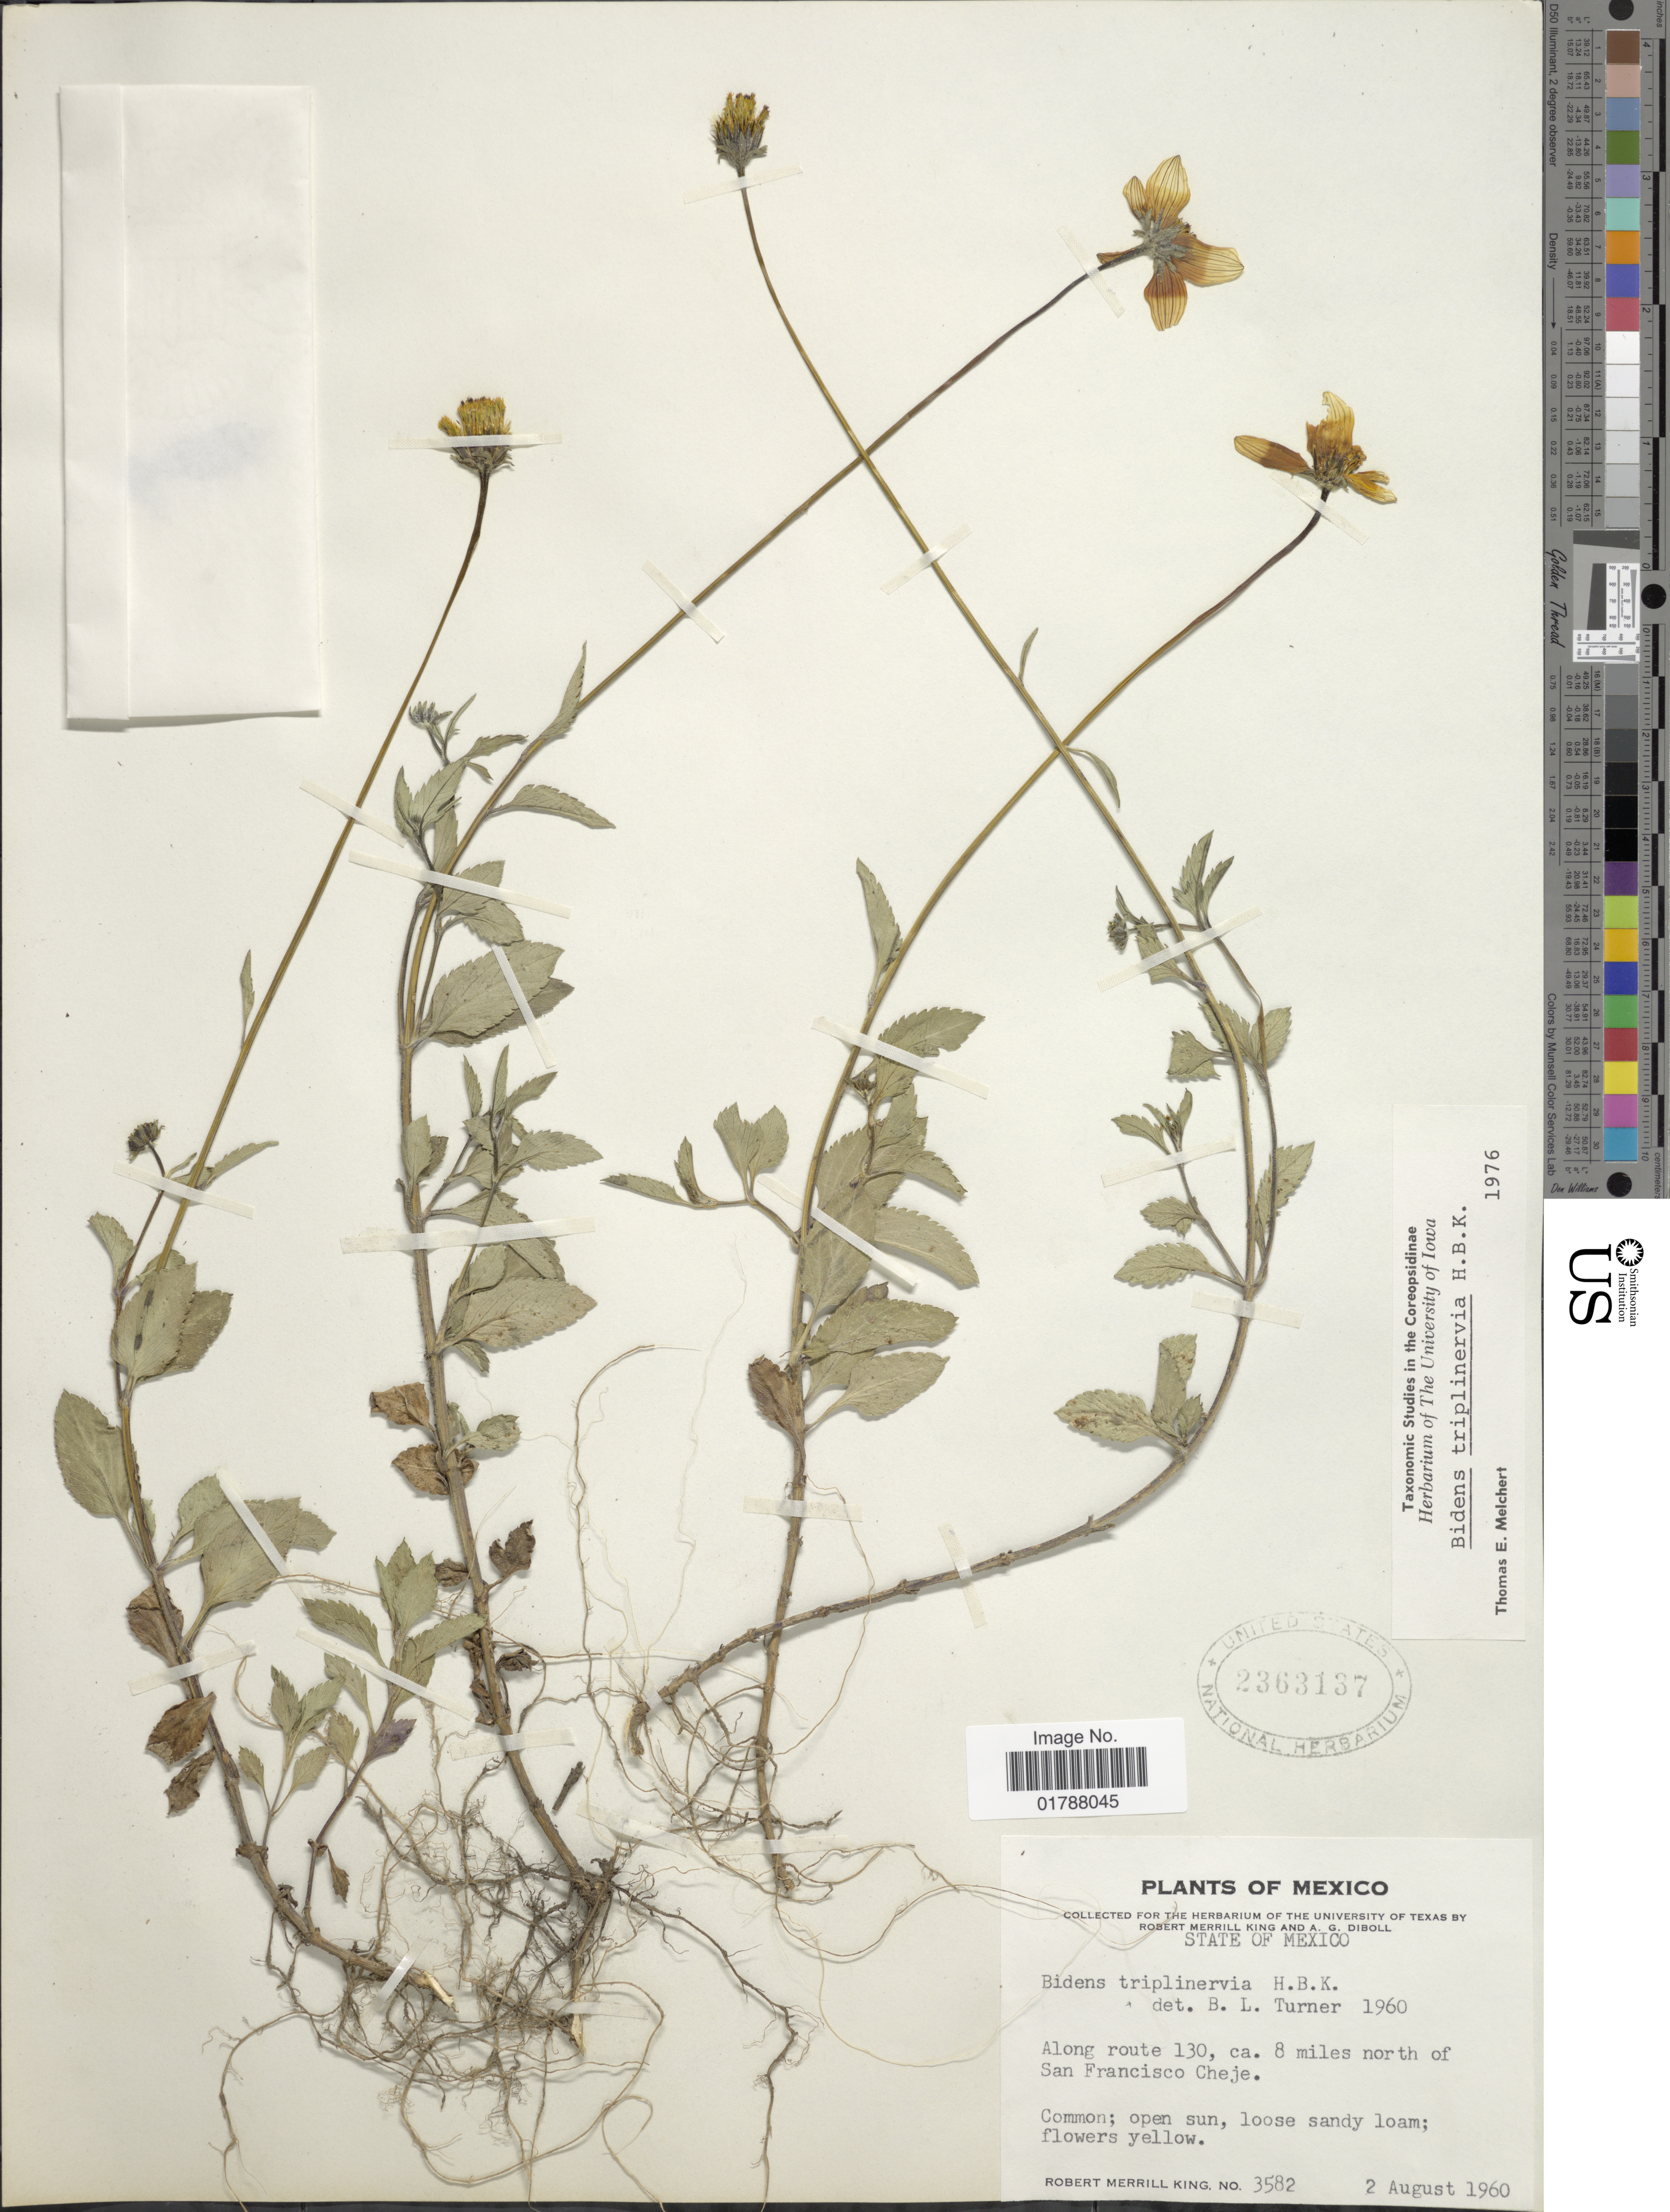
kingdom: Plantae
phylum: Tracheophyta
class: Magnoliopsida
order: Asterales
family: Asteraceae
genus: Bidens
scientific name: Bidens triplinervia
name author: Kunth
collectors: R. M. King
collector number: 3582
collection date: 1960-08-02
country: Mexico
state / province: México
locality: Along route 130, ca. 8 miles north of San Francisco Cheje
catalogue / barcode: US 2363137